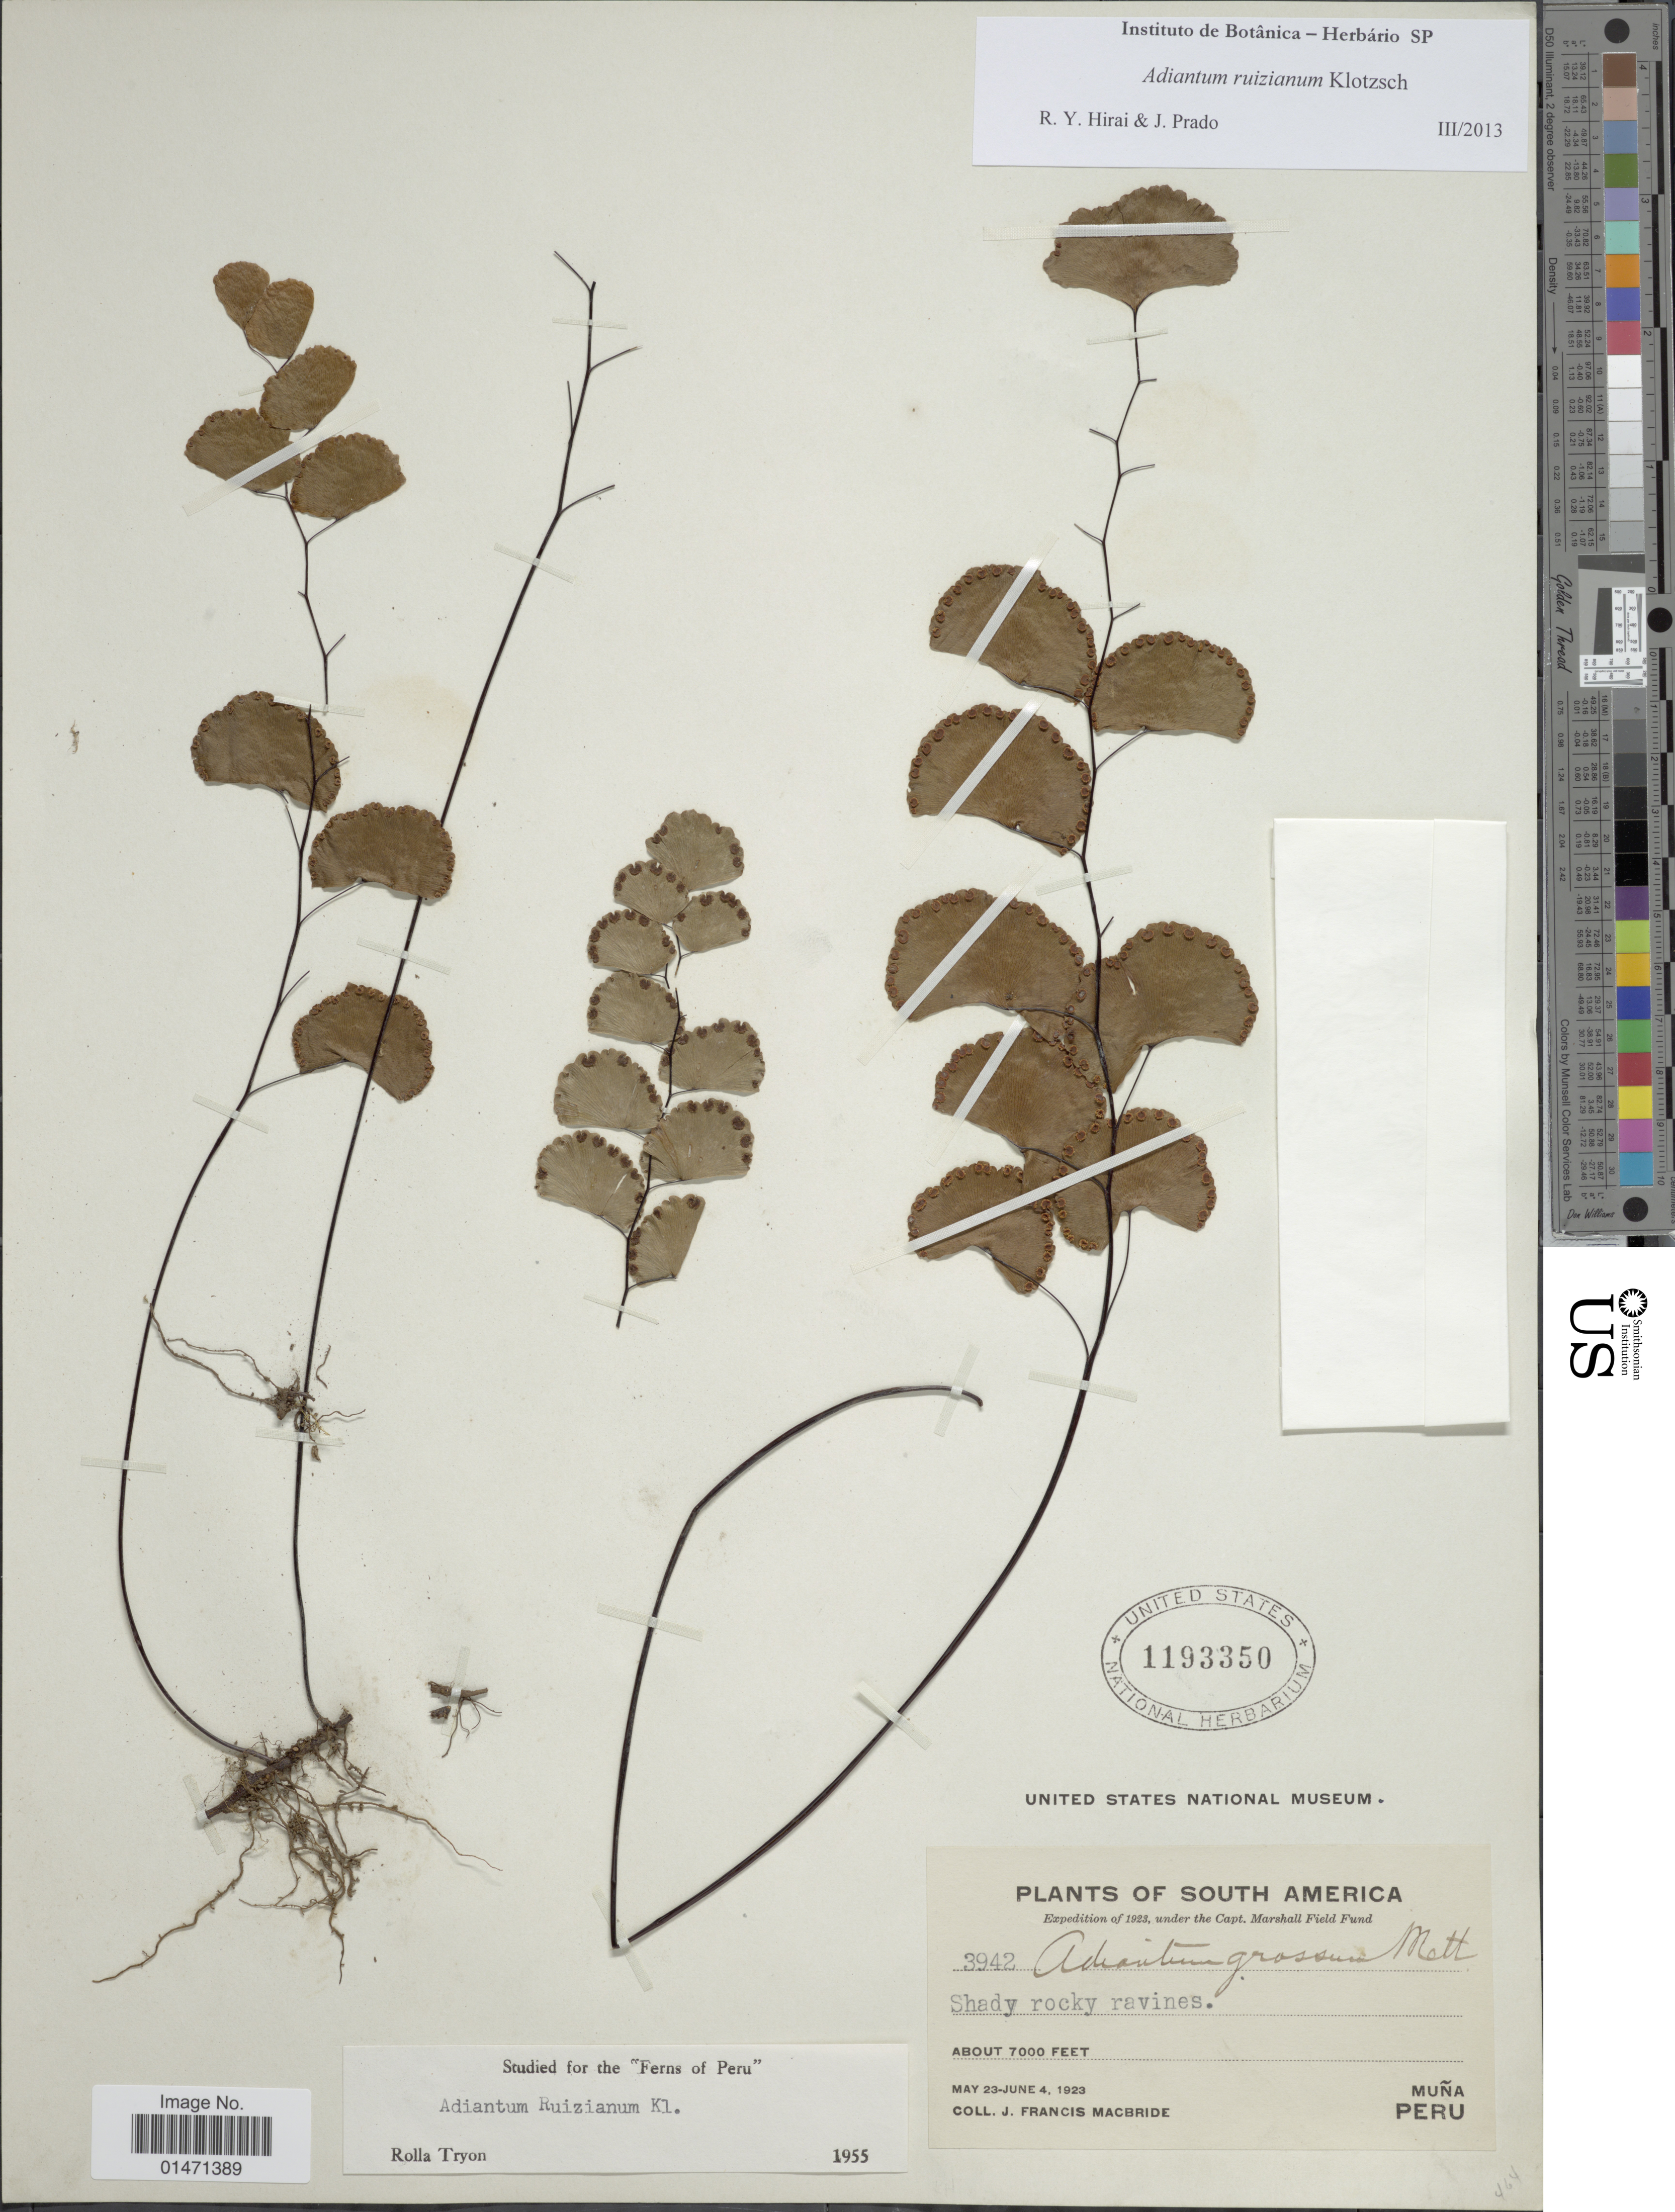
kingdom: Plantae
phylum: Tracheophyta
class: Polypodiopsida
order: Polypodiales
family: Pteridaceae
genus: Adiantum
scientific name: Adiantum ruizianum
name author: Klotzsch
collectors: J. F. Macbride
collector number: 3942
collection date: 1923-05-23/1923-06-04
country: Peru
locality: South America, Muna, Peru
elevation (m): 2134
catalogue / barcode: US 1193350